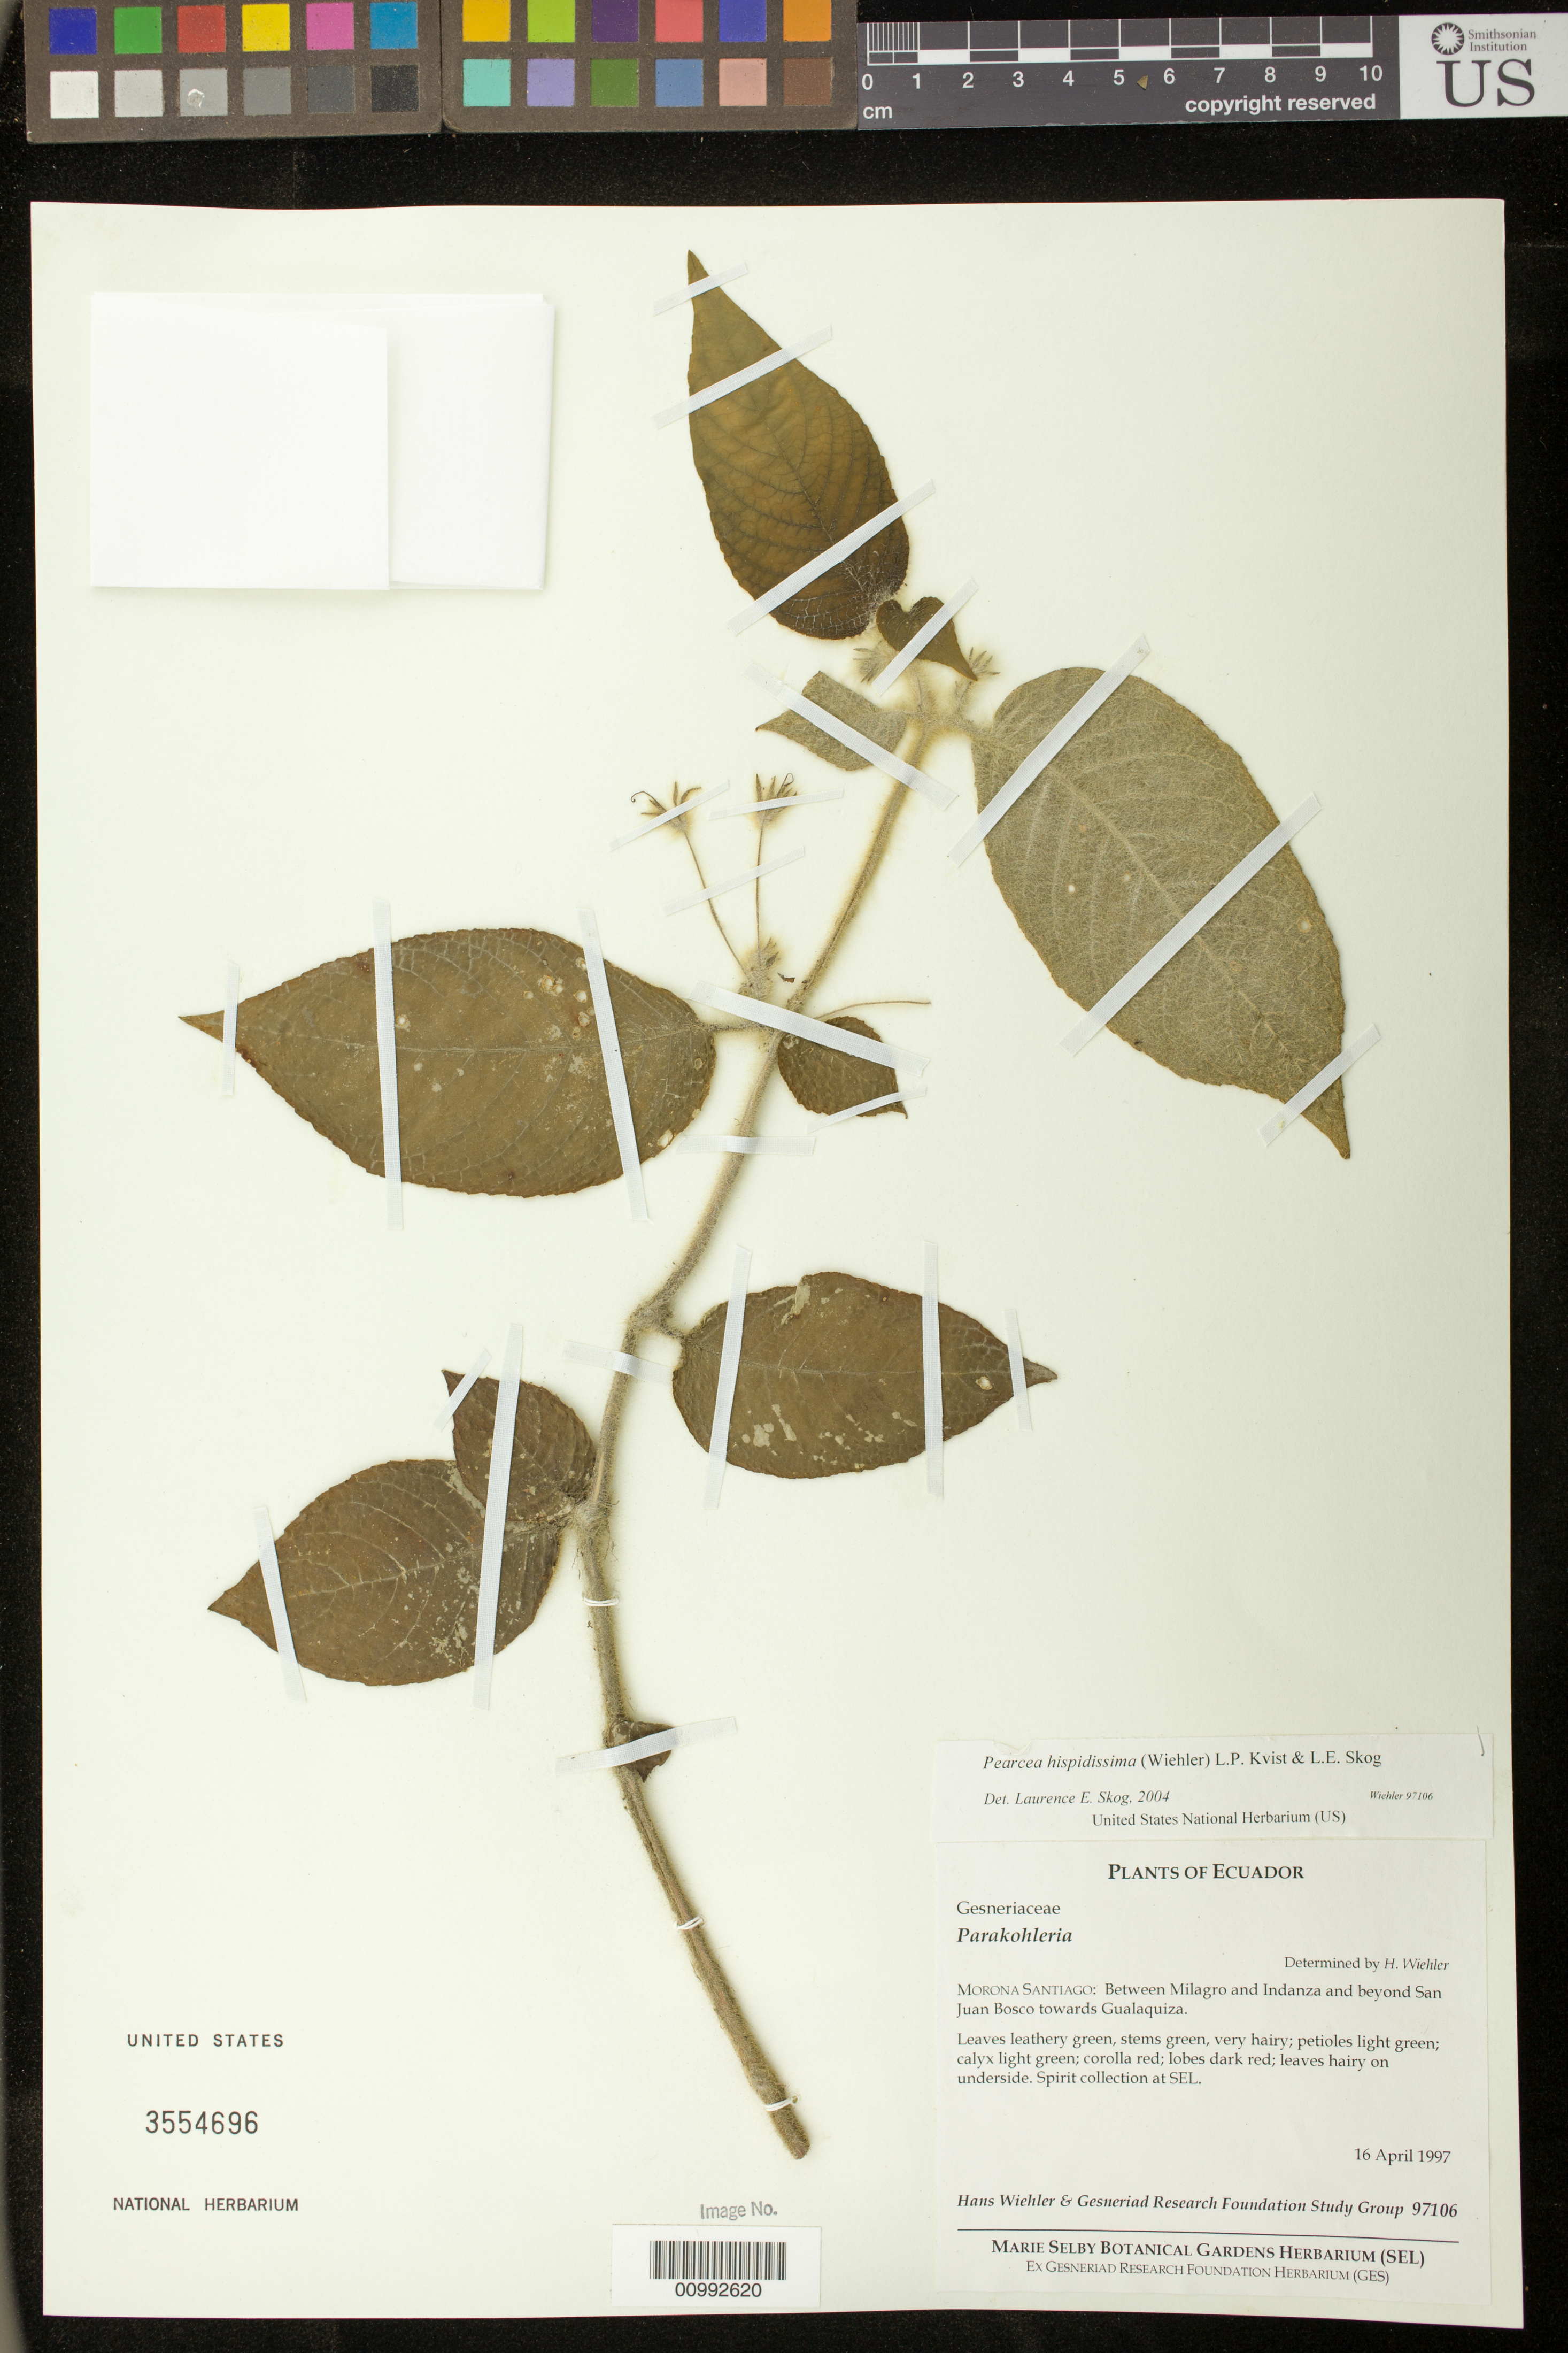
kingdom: Plantae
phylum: Tracheophyta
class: Magnoliopsida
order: Lamiales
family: Gesneriaceae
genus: Pearcea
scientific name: Pearcea hispidissima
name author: (Wiehler) L.P. Kvist & L.E. Skog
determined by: Skog, Laurence E.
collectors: H. J. Wiehler & GRF Study Group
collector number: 97106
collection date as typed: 16 Apr 1997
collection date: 1997-04-16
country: Ecuador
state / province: Morona-Santiago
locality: Morona-Santiago: between Milagro and Indanza and beyond San Juan Bosco towards Gualaquiza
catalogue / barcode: US 3554696